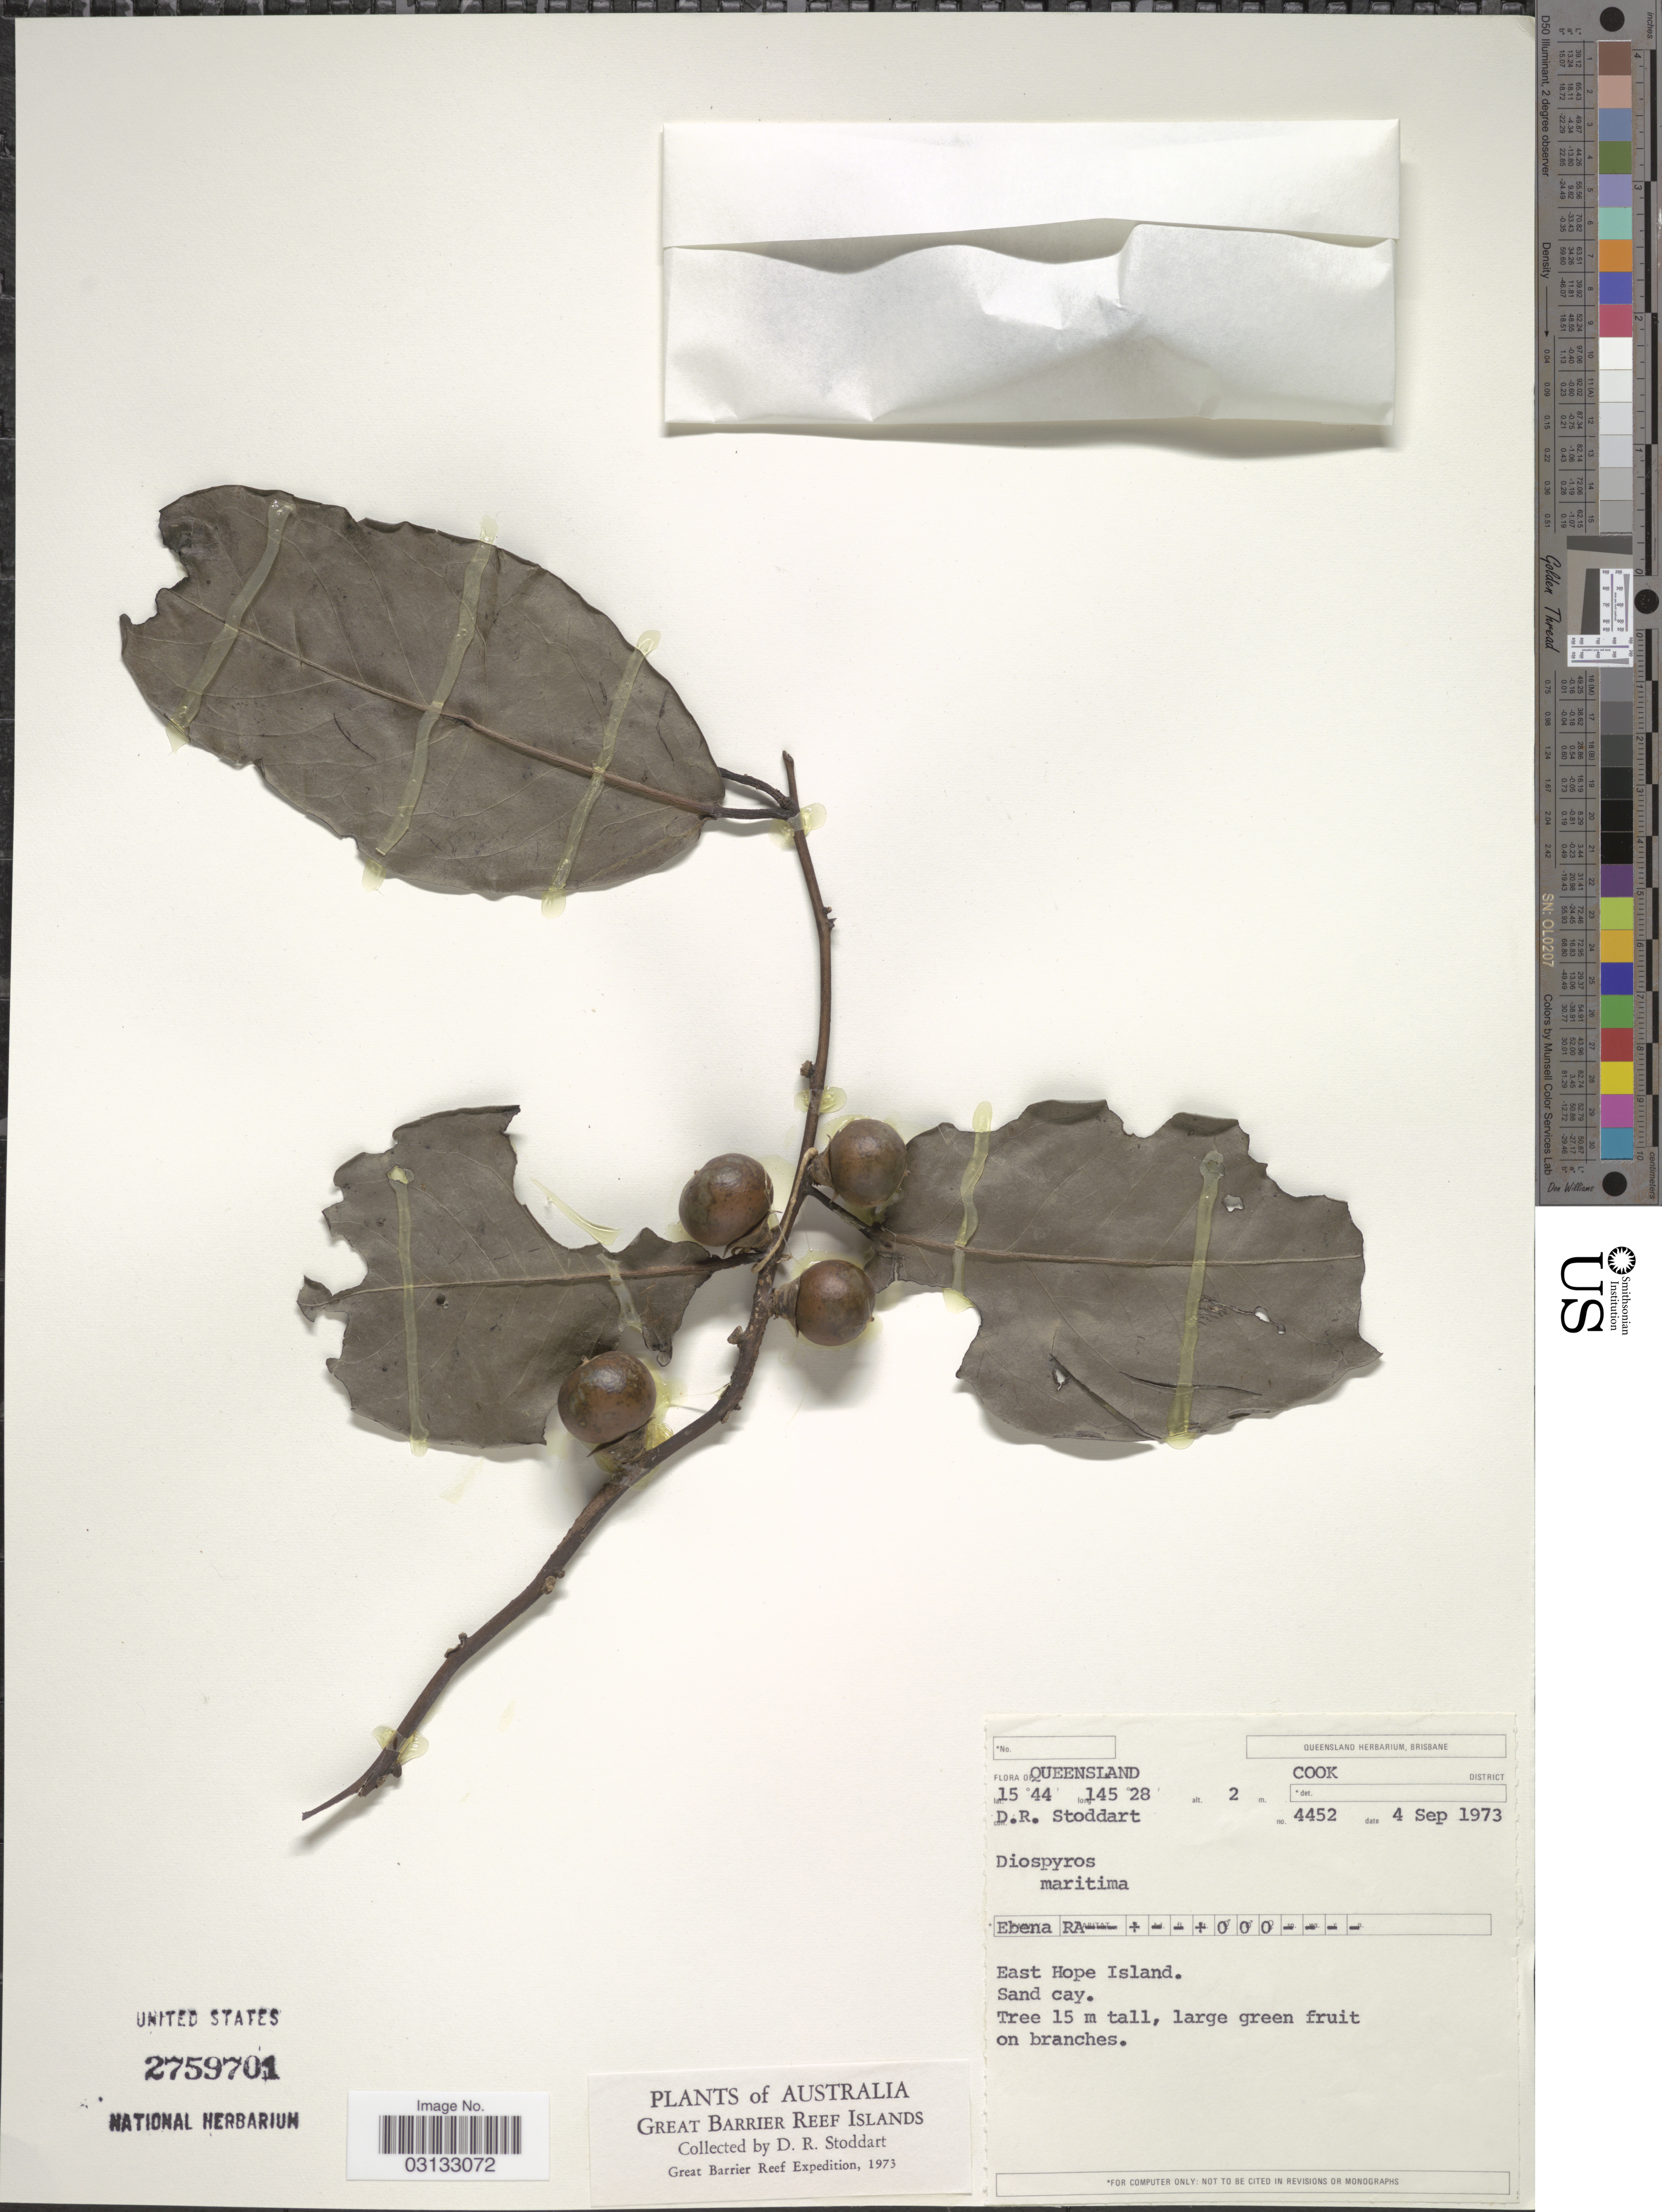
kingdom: Plantae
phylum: Tracheophyta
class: Magnoliopsida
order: Ericales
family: Ebenaceae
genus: Diospyros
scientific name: Diospyros maritima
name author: Blume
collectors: D. R. Stoddart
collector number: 4452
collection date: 1973-09-04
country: Australia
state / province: Queensland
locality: Cook District, East Hope Island, Sand cay, Great Barrier Reef Islands, Great Barrier Reef. .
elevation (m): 2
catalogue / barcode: US 2759701